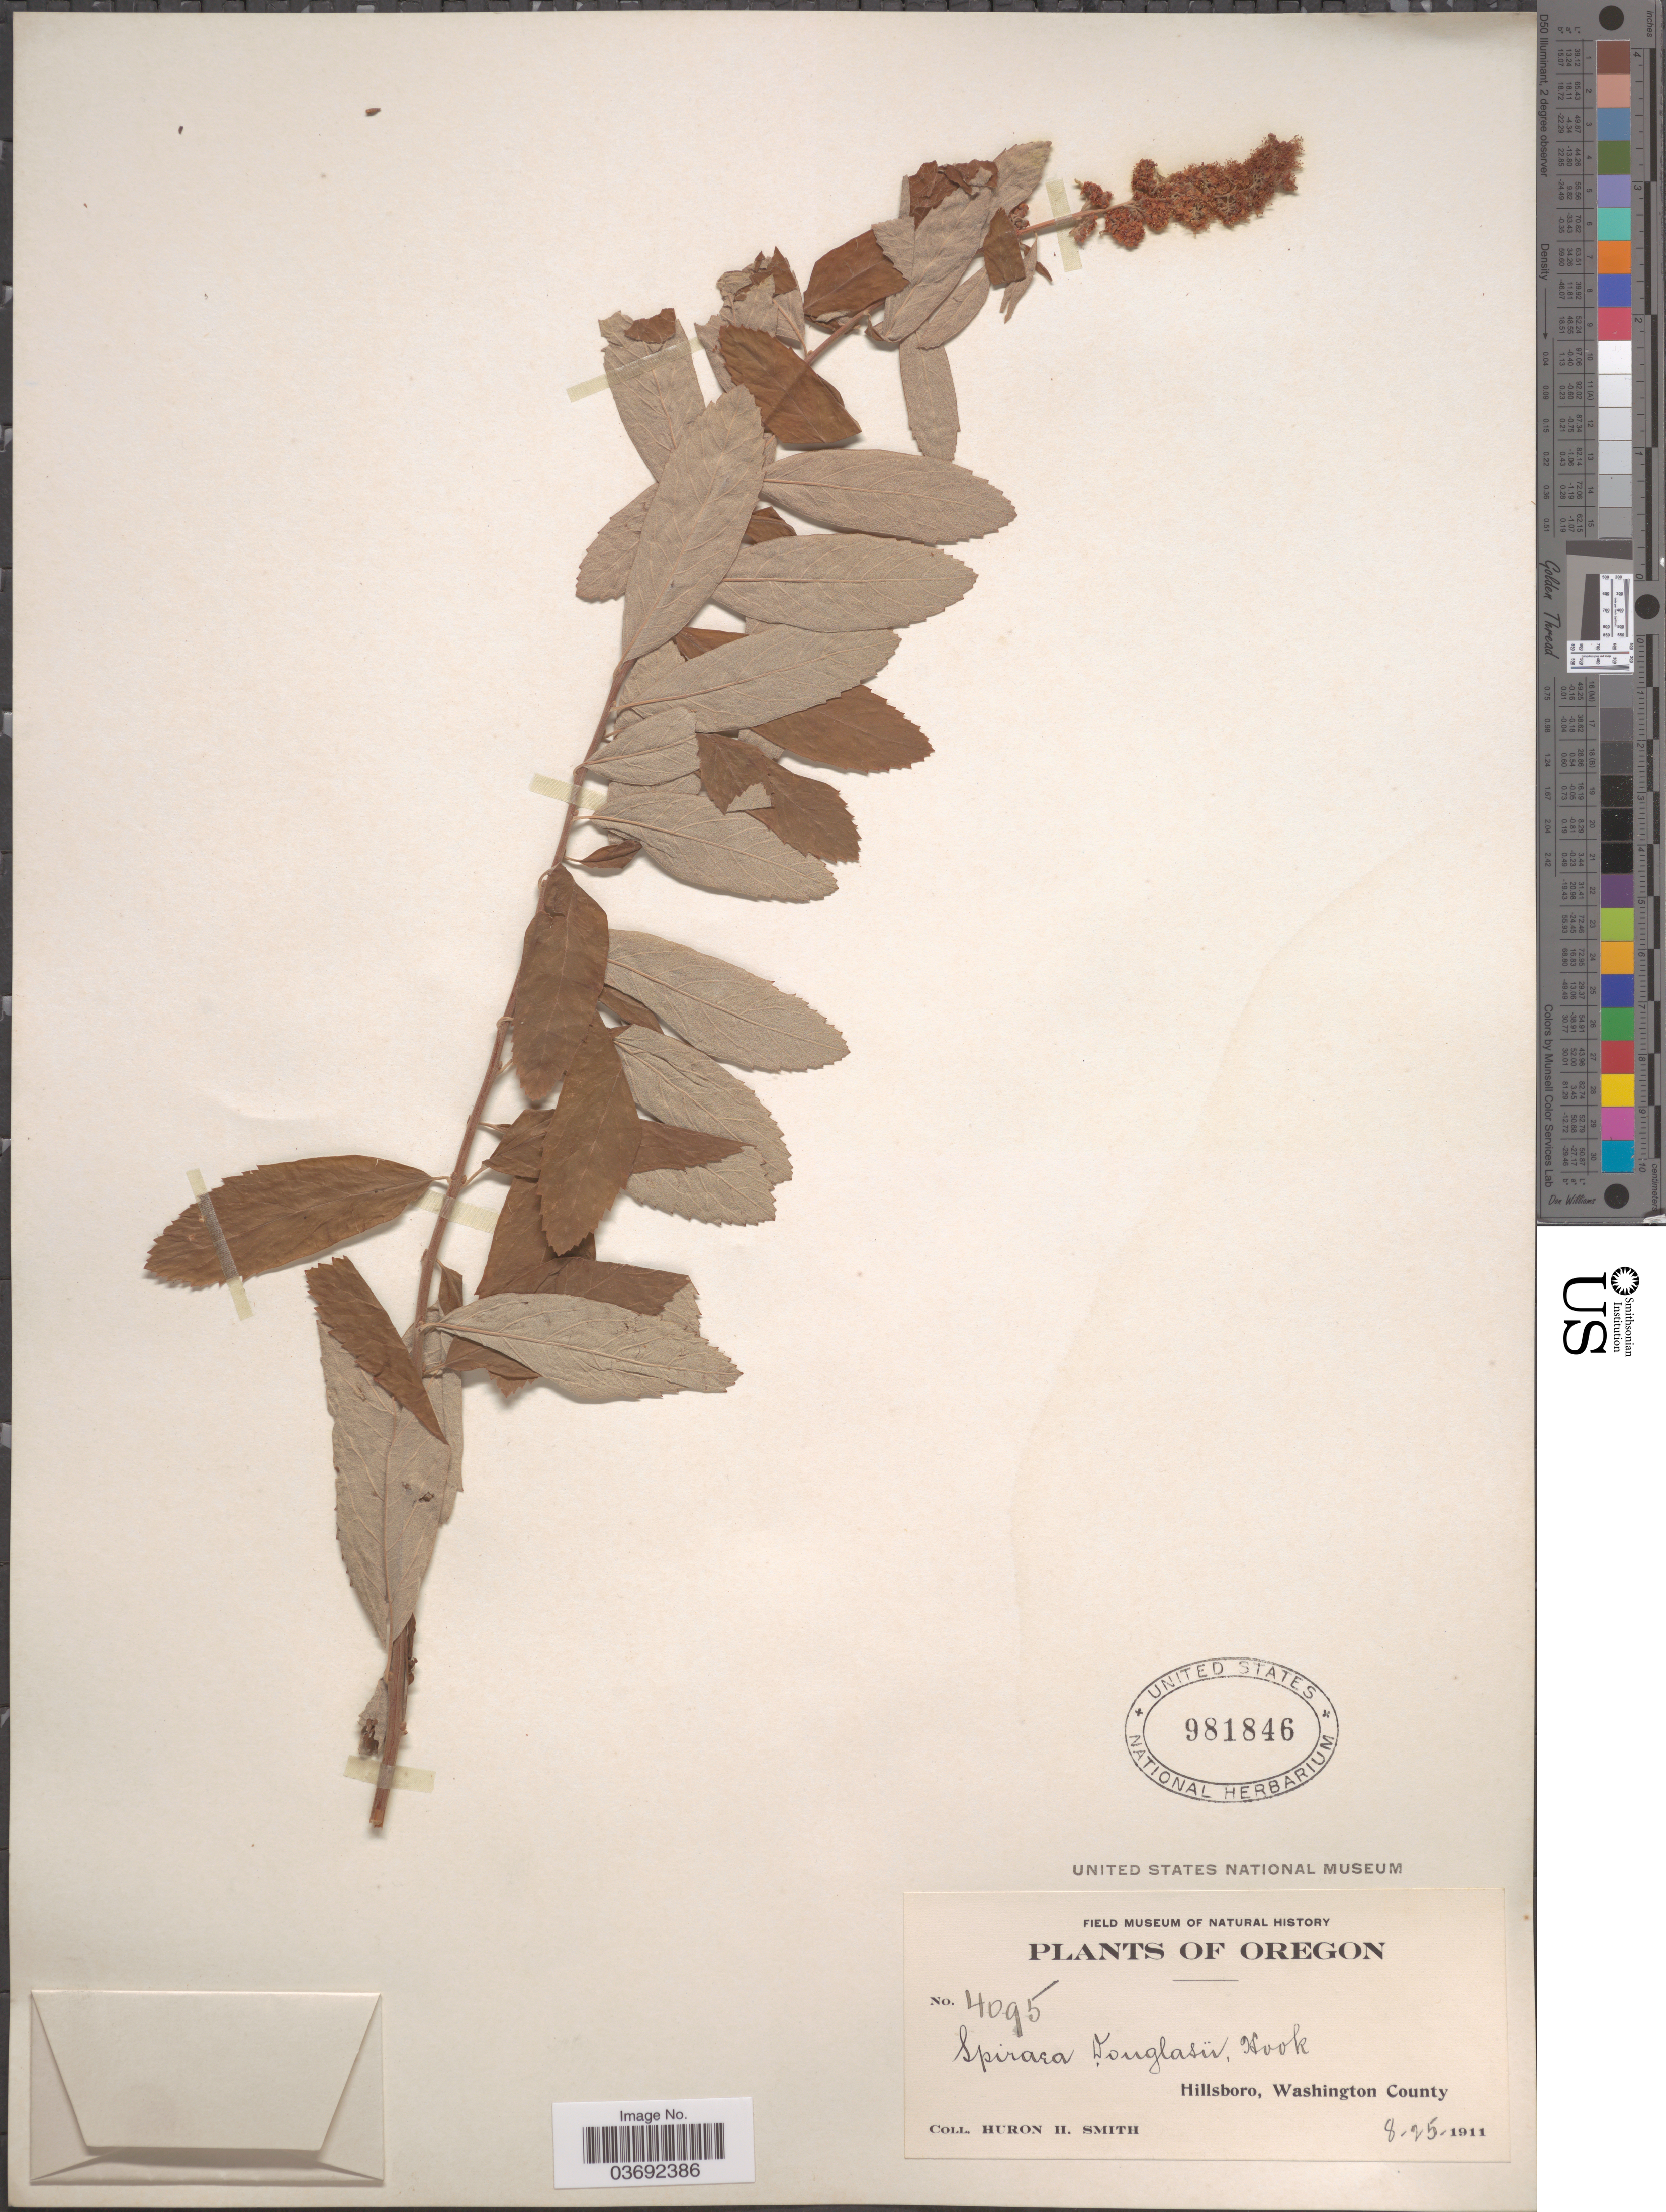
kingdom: Plantae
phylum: Tracheophyta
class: Magnoliopsida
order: Rosales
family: Rosaceae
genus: Spiraea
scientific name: Spiraea douglasii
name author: Hook.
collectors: Huron H. Smith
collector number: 4095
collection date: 1911-08-25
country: United States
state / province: Oregon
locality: Hillsboro, Washington County.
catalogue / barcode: US 981846